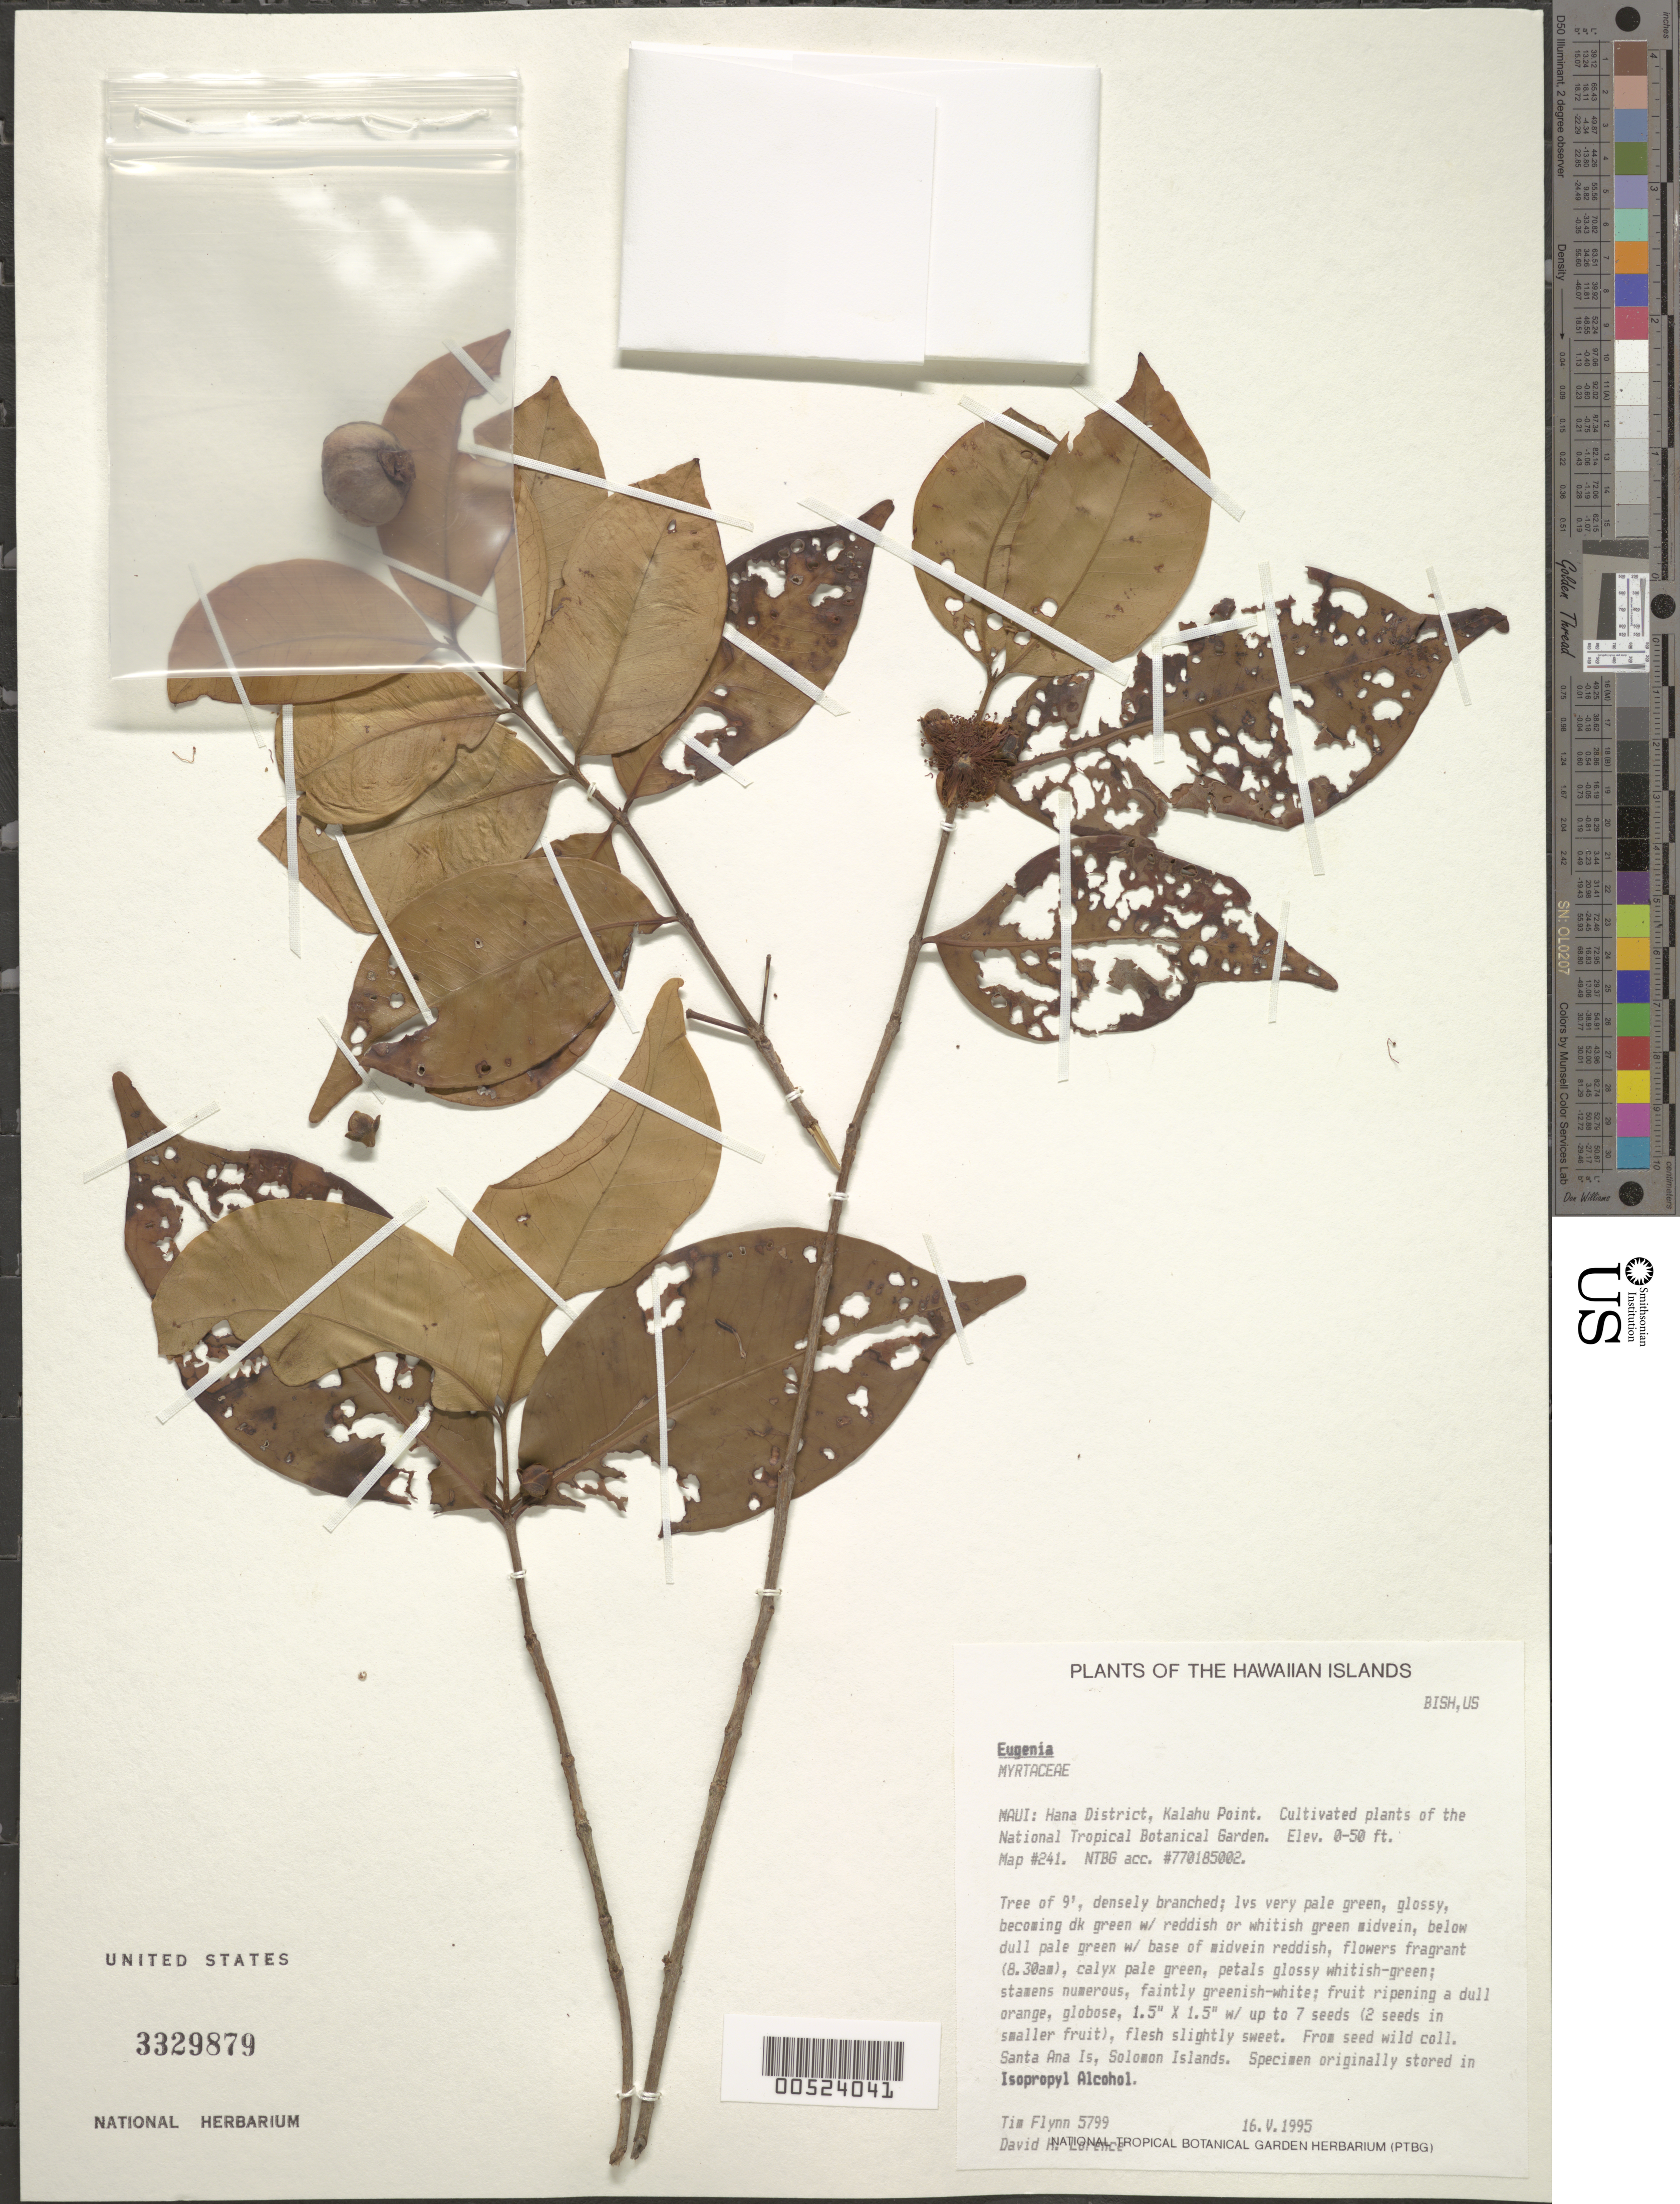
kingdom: Plantae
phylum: Tracheophyta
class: Magnoliopsida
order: Myrtales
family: Myrtaceae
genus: Eugenia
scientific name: Eugenia sp.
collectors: T. W. Flynn & D. Lorence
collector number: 5799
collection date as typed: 16 May 1995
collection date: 1995-05-16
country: United States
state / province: Hawaii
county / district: Maui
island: Maui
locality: Hana Dist, Kalahu Point, National Tropical Botanical Garden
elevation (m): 0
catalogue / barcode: US 3329879